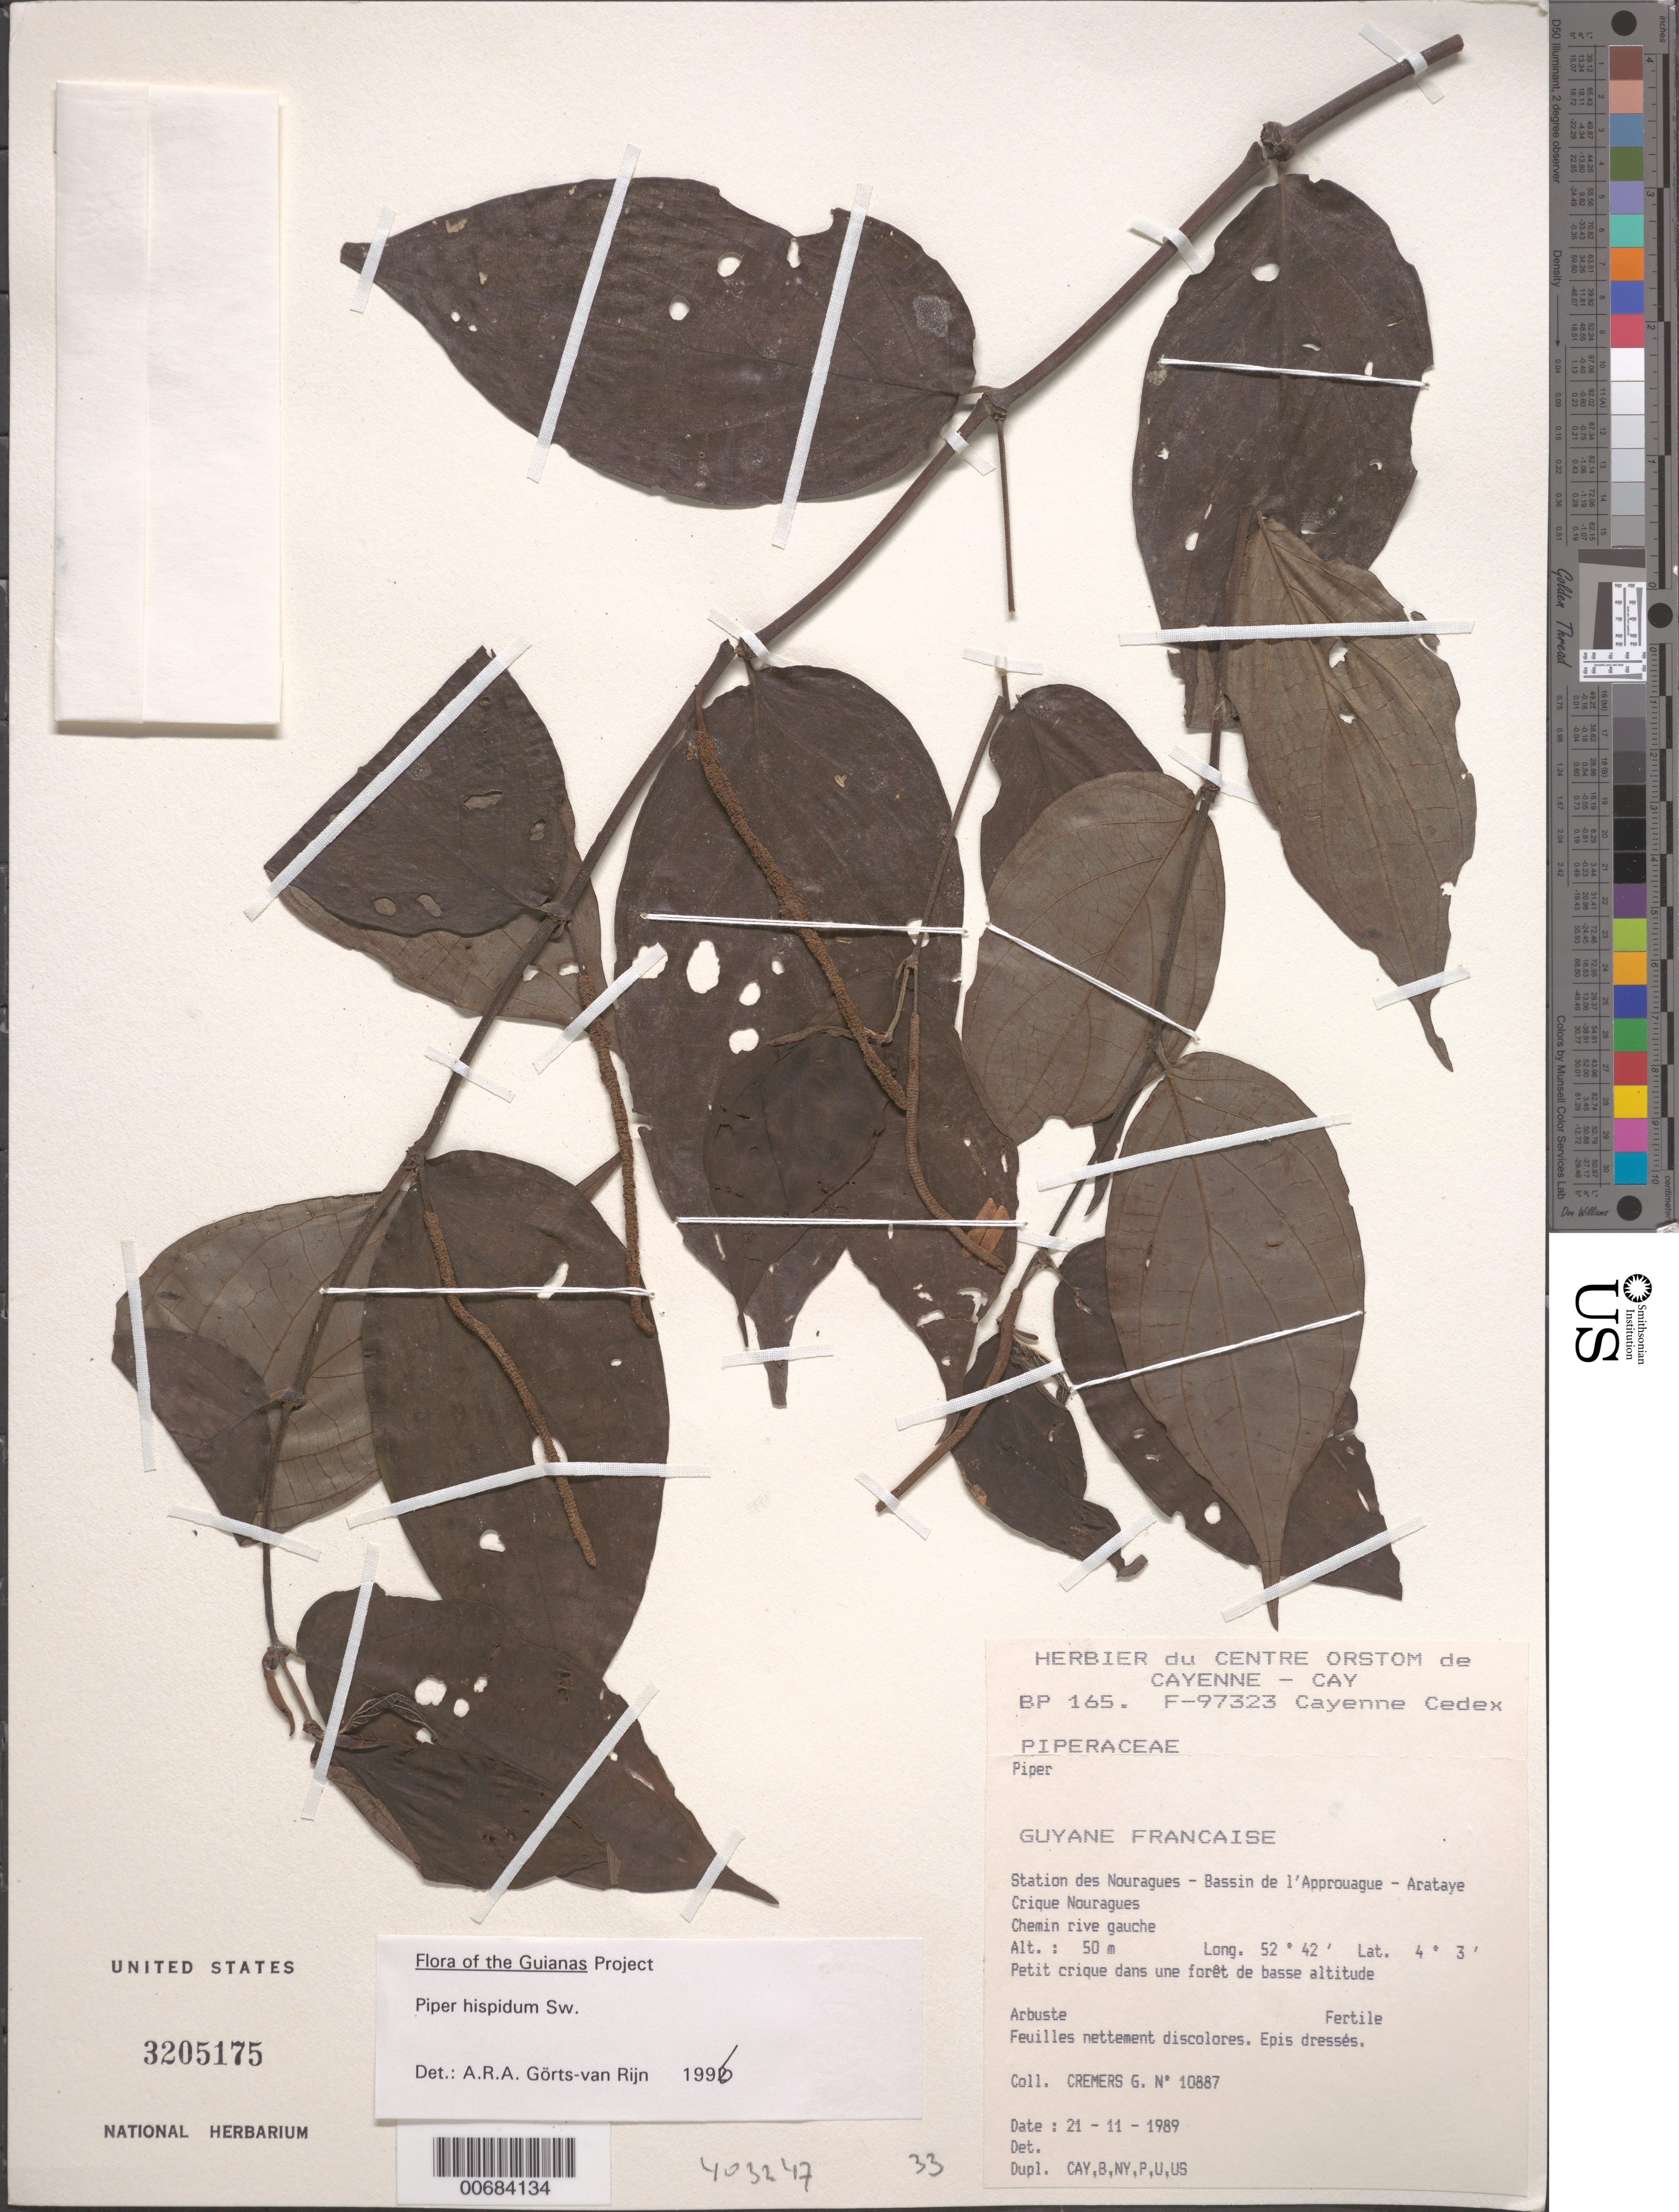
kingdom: Plantae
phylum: Tracheophyta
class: Magnoliopsida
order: Piperales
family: Piperaceae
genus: Piper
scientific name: Piper hispidum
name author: Sw.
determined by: Görts-van Rijn, A. R. A.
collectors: G. Cremers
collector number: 10887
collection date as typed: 21-Nov-89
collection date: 1989-11-21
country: French Guiana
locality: Station des Nouragues, Bassin de l'Approuague, Arataye, Crique Nouragues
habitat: Small creek in low altitude forest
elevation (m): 50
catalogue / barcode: US 3205175